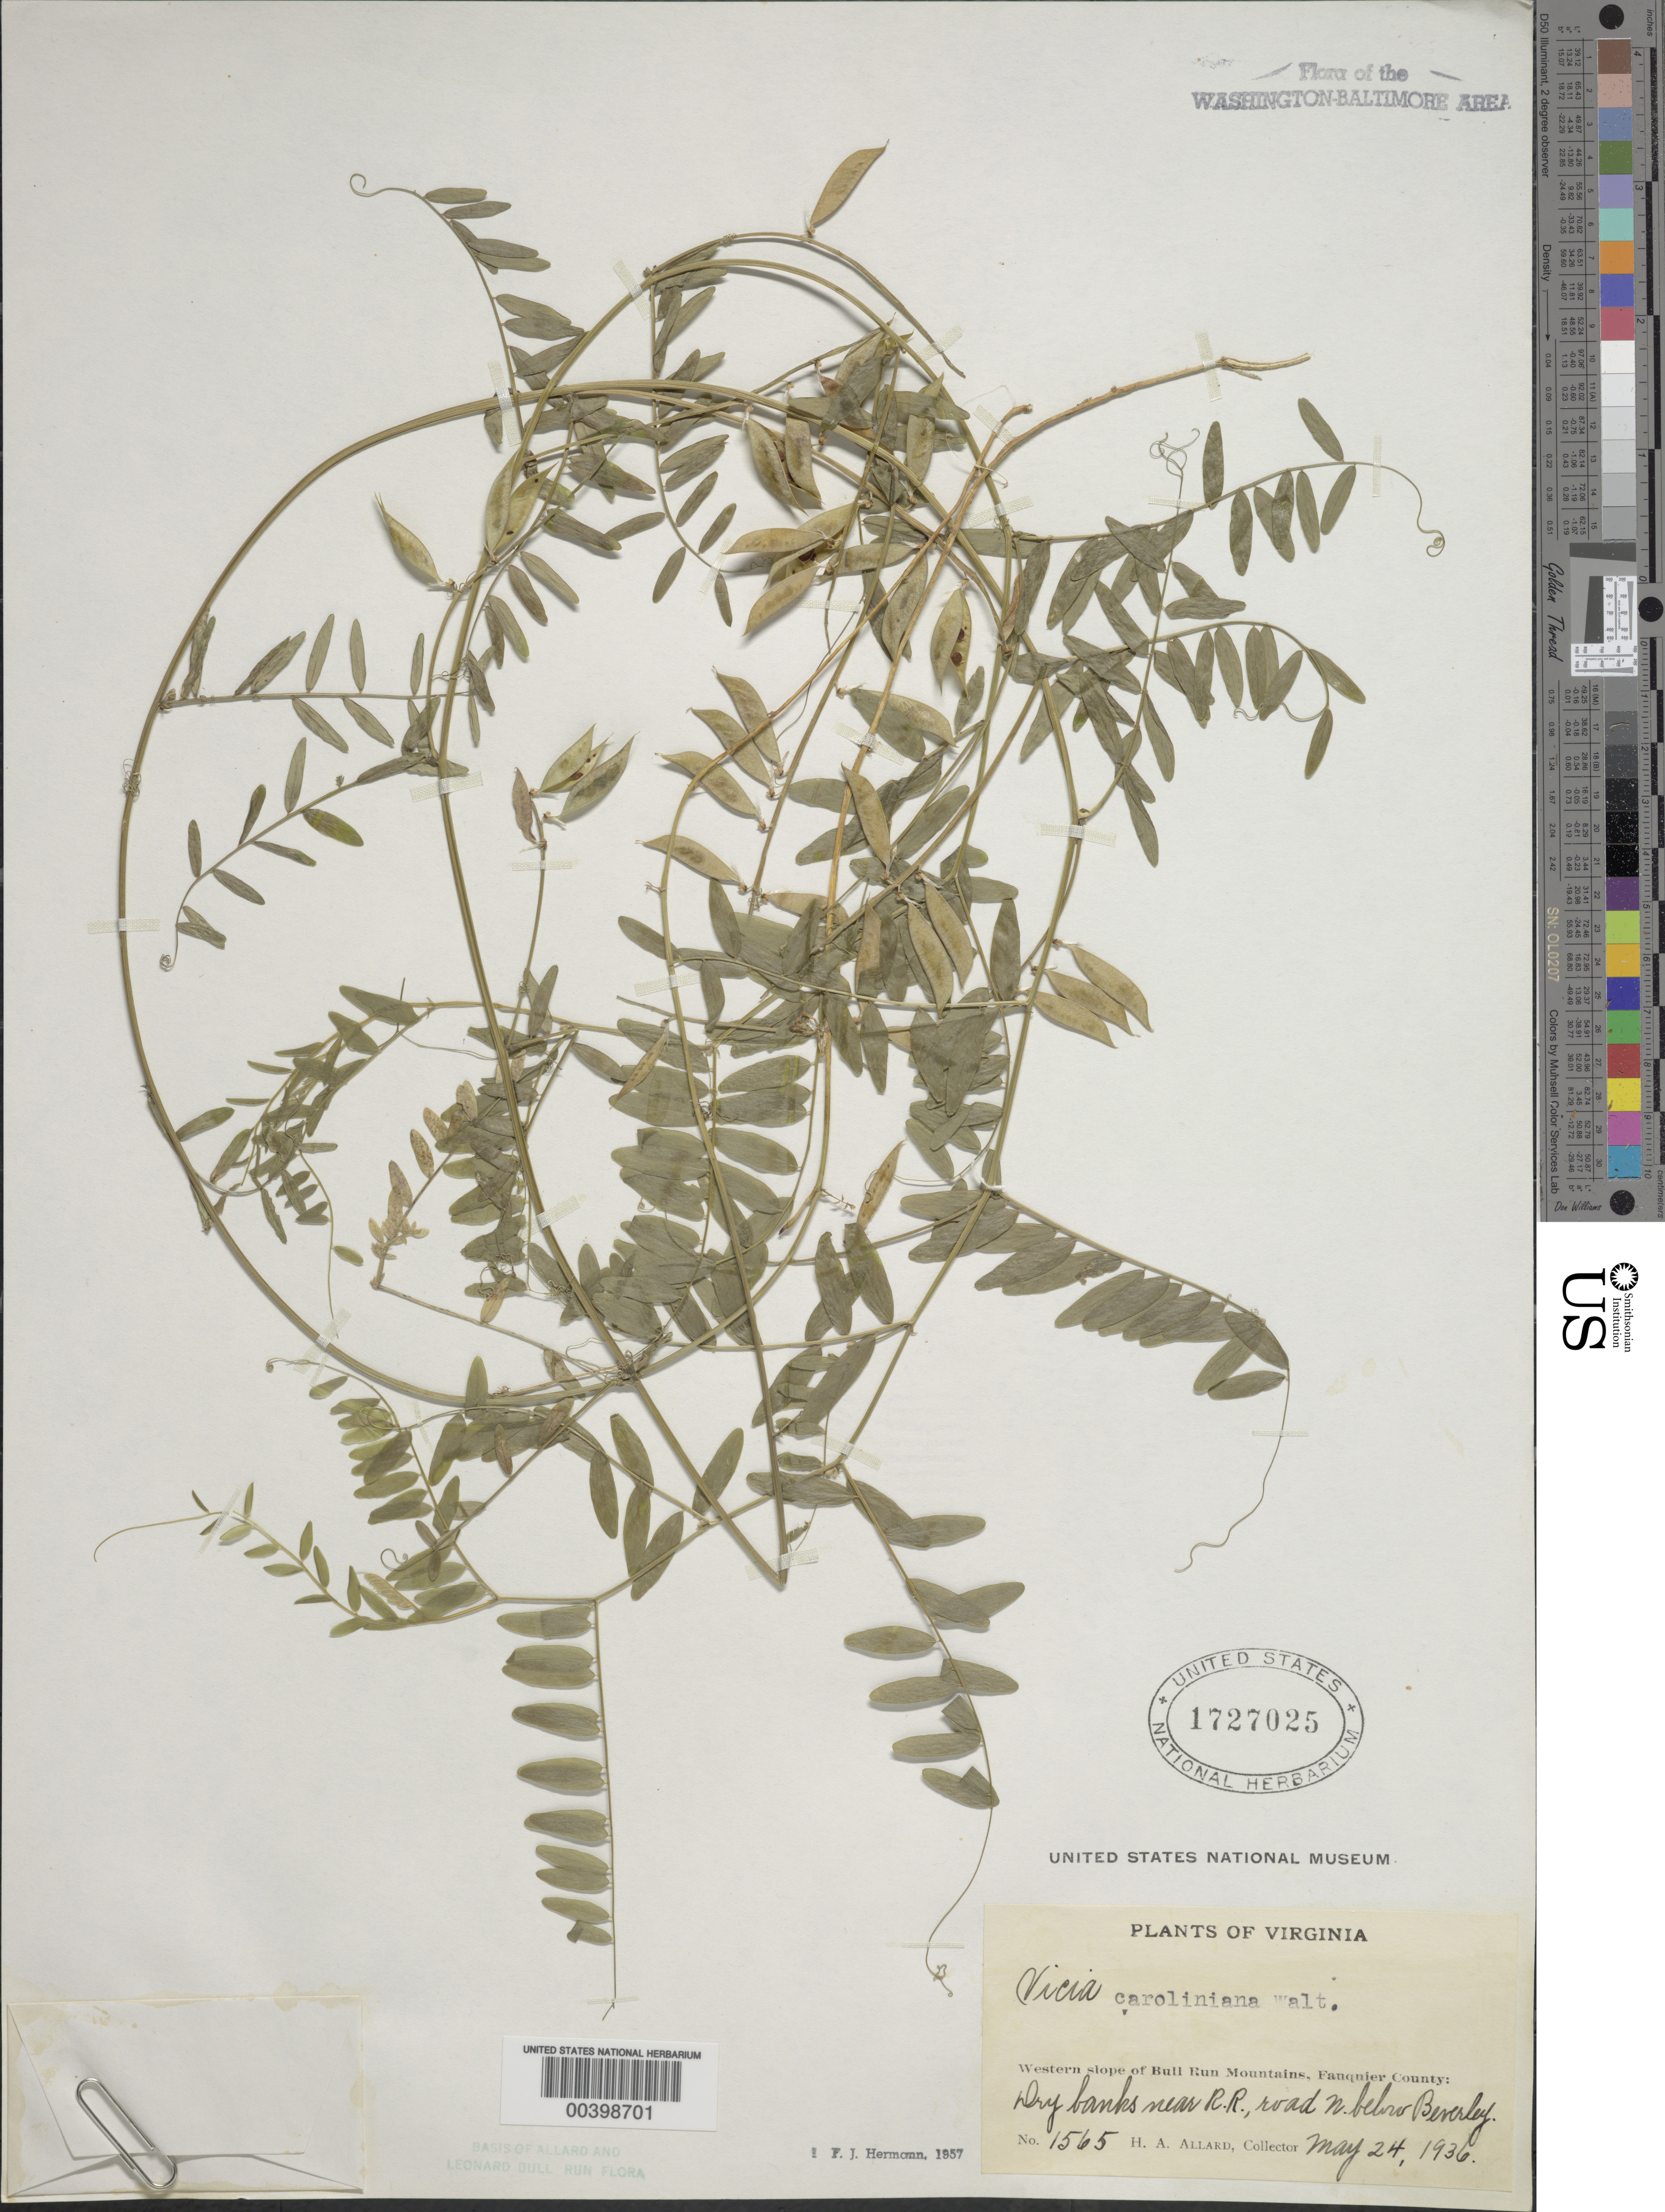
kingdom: Plantae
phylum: Tracheophyta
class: Magnoliopsida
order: Fabales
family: Fabaceae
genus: Vicia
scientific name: Vicia caroliniana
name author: Walter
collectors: H. A. Allard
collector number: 1565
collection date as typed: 24 May 1936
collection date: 1936-05-24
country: United States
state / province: Virginia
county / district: Fauquier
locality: North of Beverley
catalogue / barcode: US 1727025